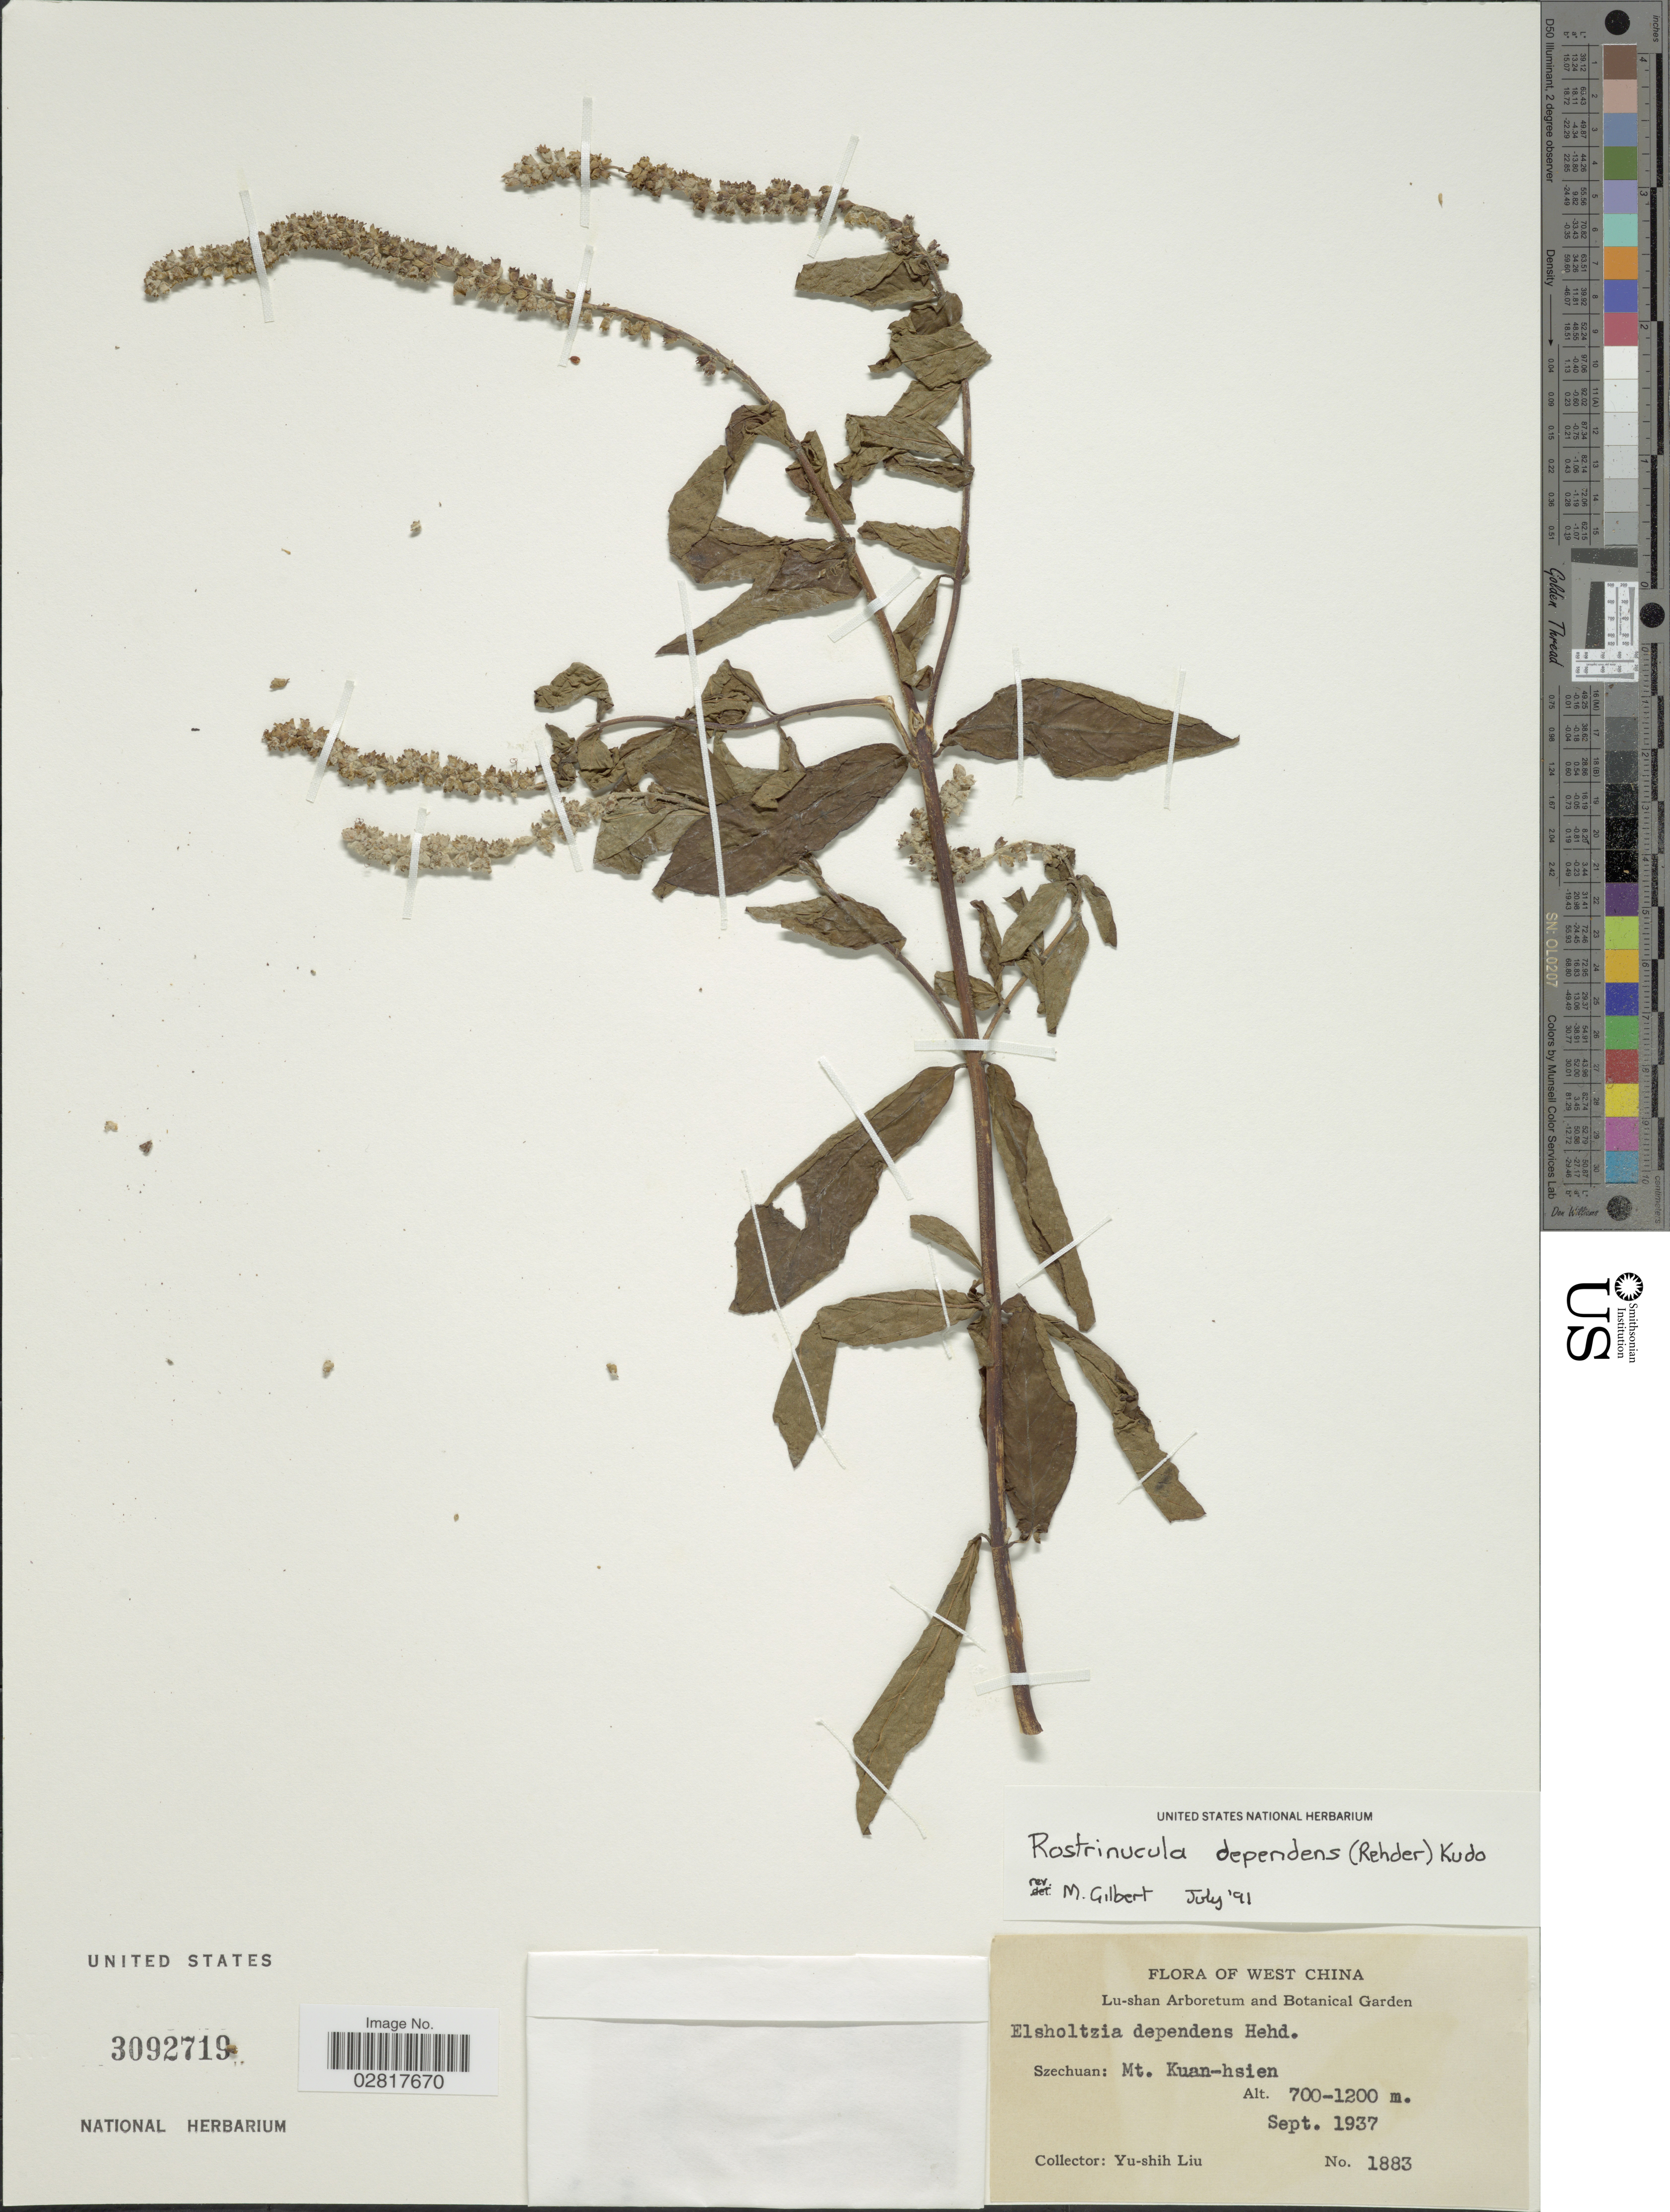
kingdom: Plantae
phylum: Tracheophyta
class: Magnoliopsida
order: Lamiales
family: Lamiaceae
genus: Rostrinucula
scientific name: Rostrinucula dependens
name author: (Rehder) Kudô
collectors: Y.-S. Liu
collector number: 1883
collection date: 1937-09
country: China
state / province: Sichuan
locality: West China. Szechuan: Mt. Kuan-hsien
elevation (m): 700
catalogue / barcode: US 3092719